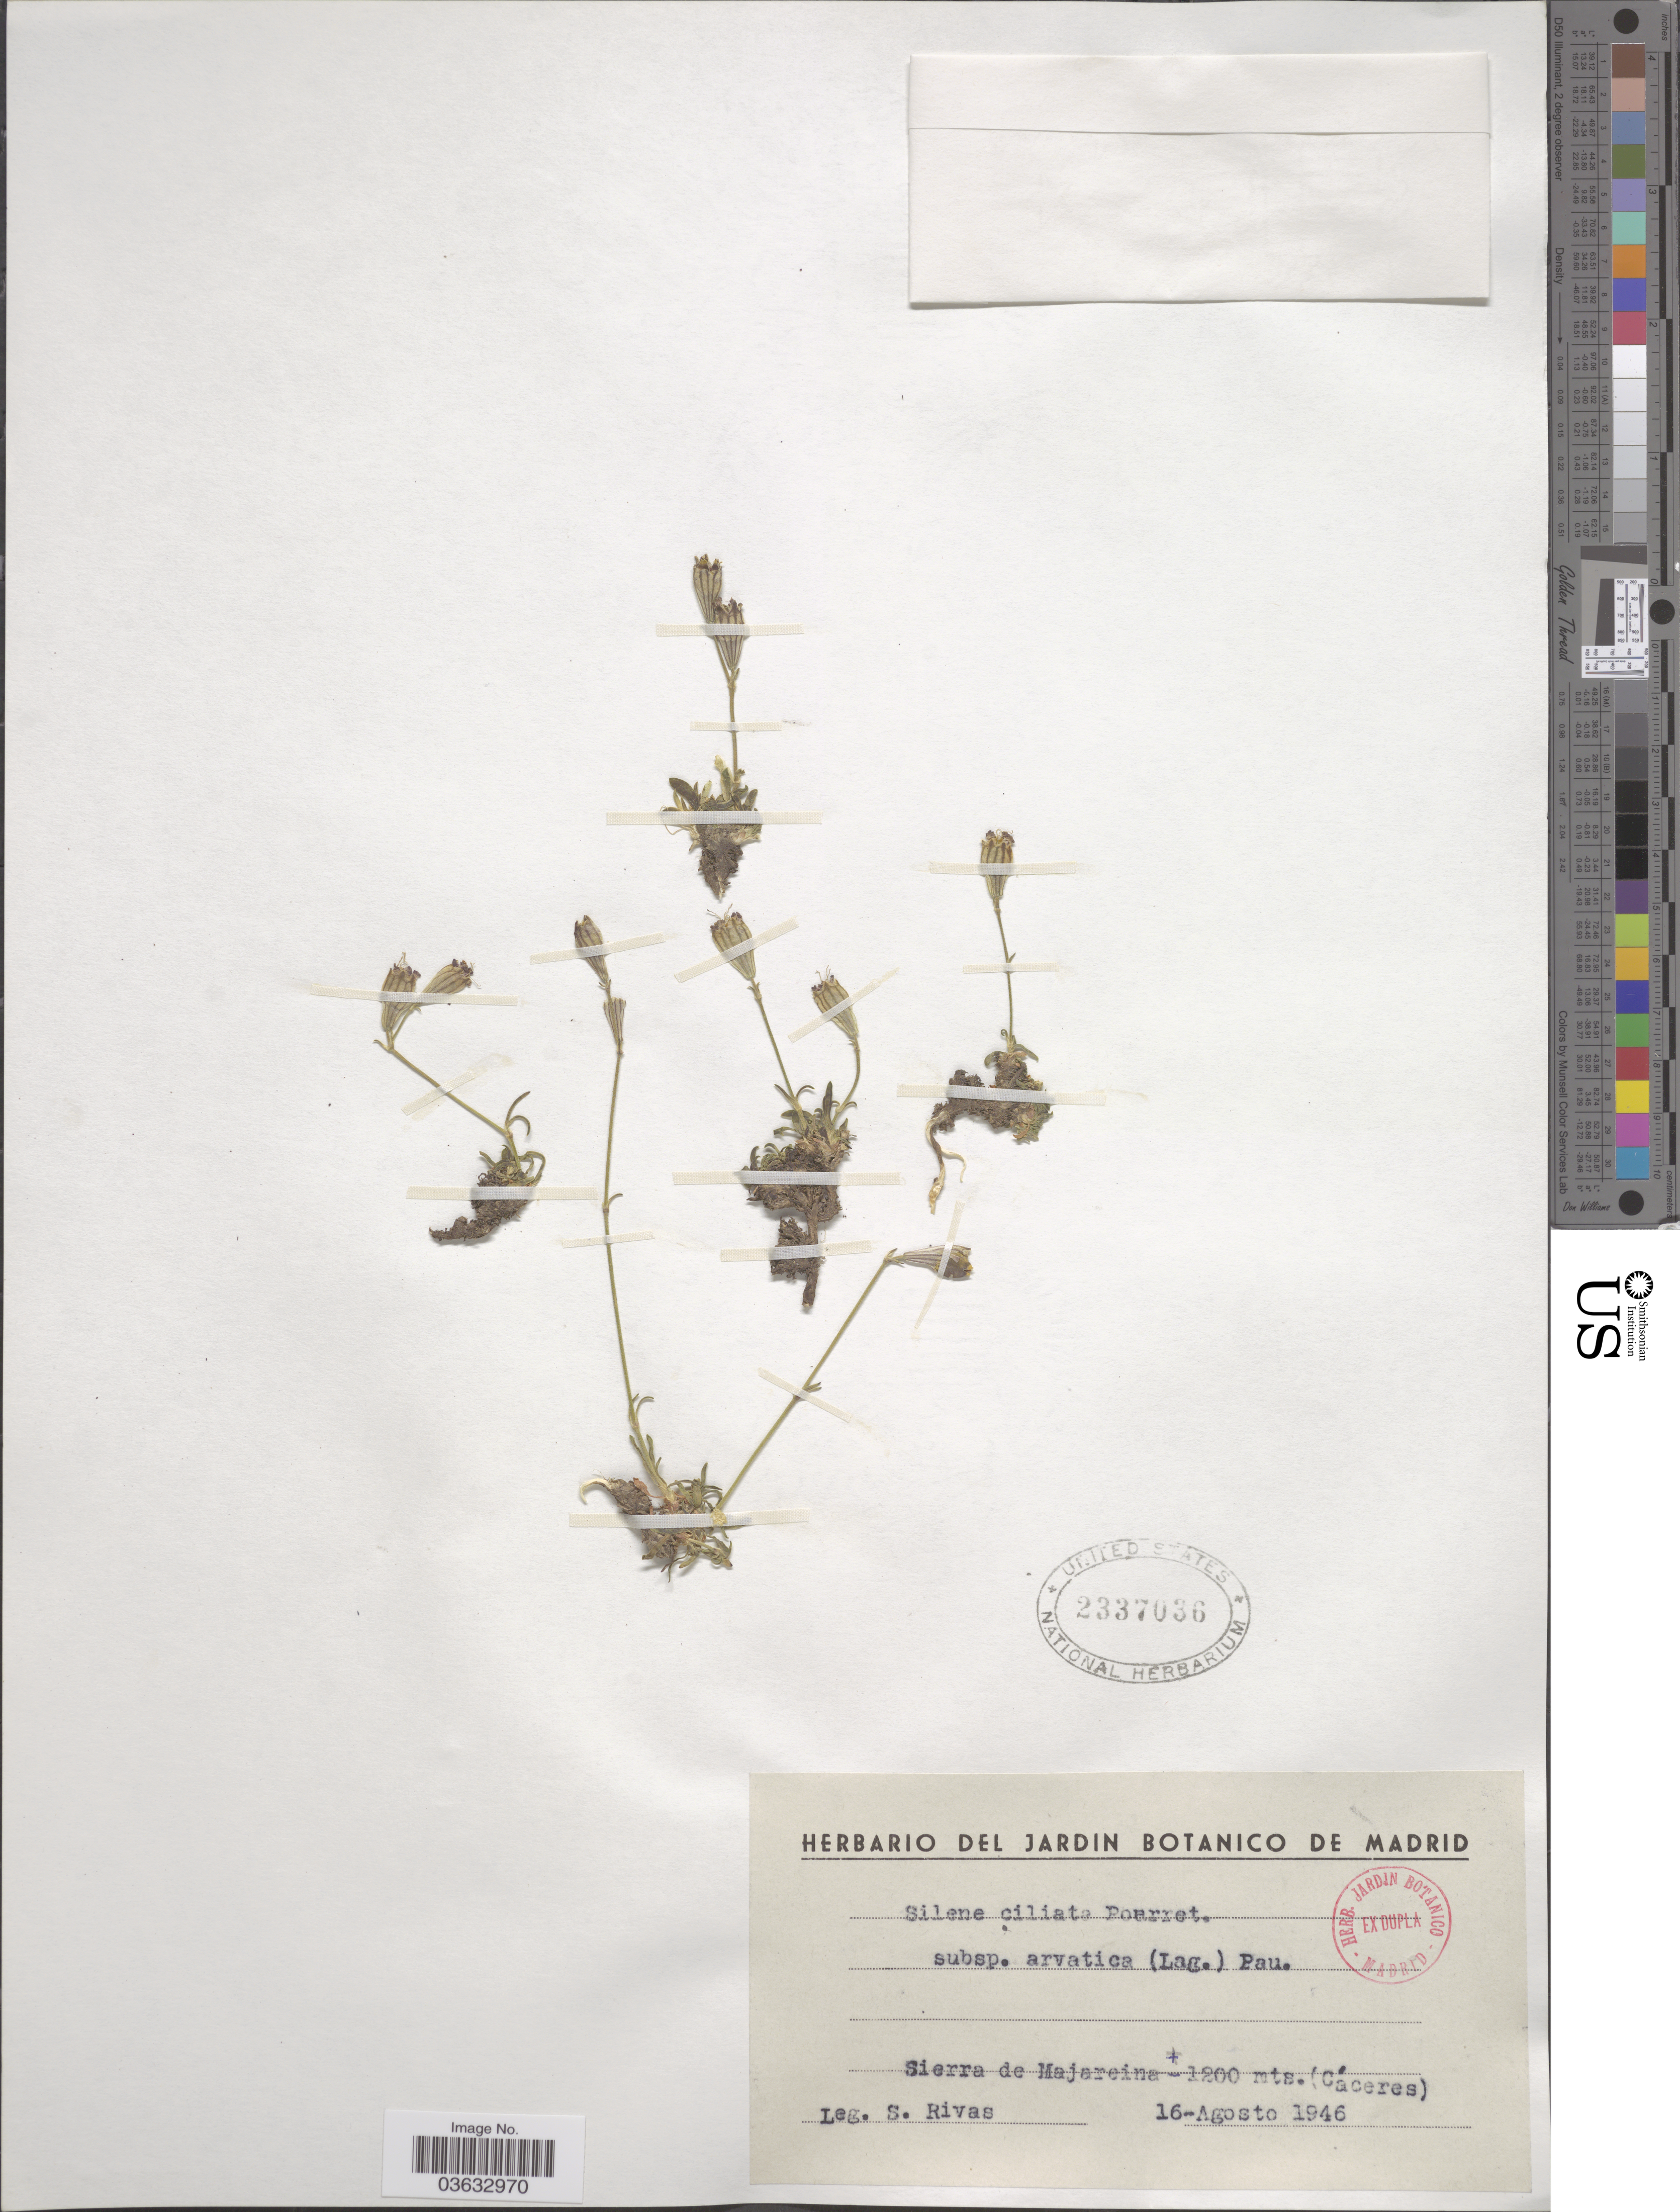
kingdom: Plantae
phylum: Tracheophyta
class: Magnoliopsida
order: Caryophyllales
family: Caryophyllaceae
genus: Silene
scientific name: Silene ciliata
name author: Pourr.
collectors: S. Rivas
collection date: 1946-08-16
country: Spain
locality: Sierra de Majareina (Cáceres).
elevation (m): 1200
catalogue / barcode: US 2337036